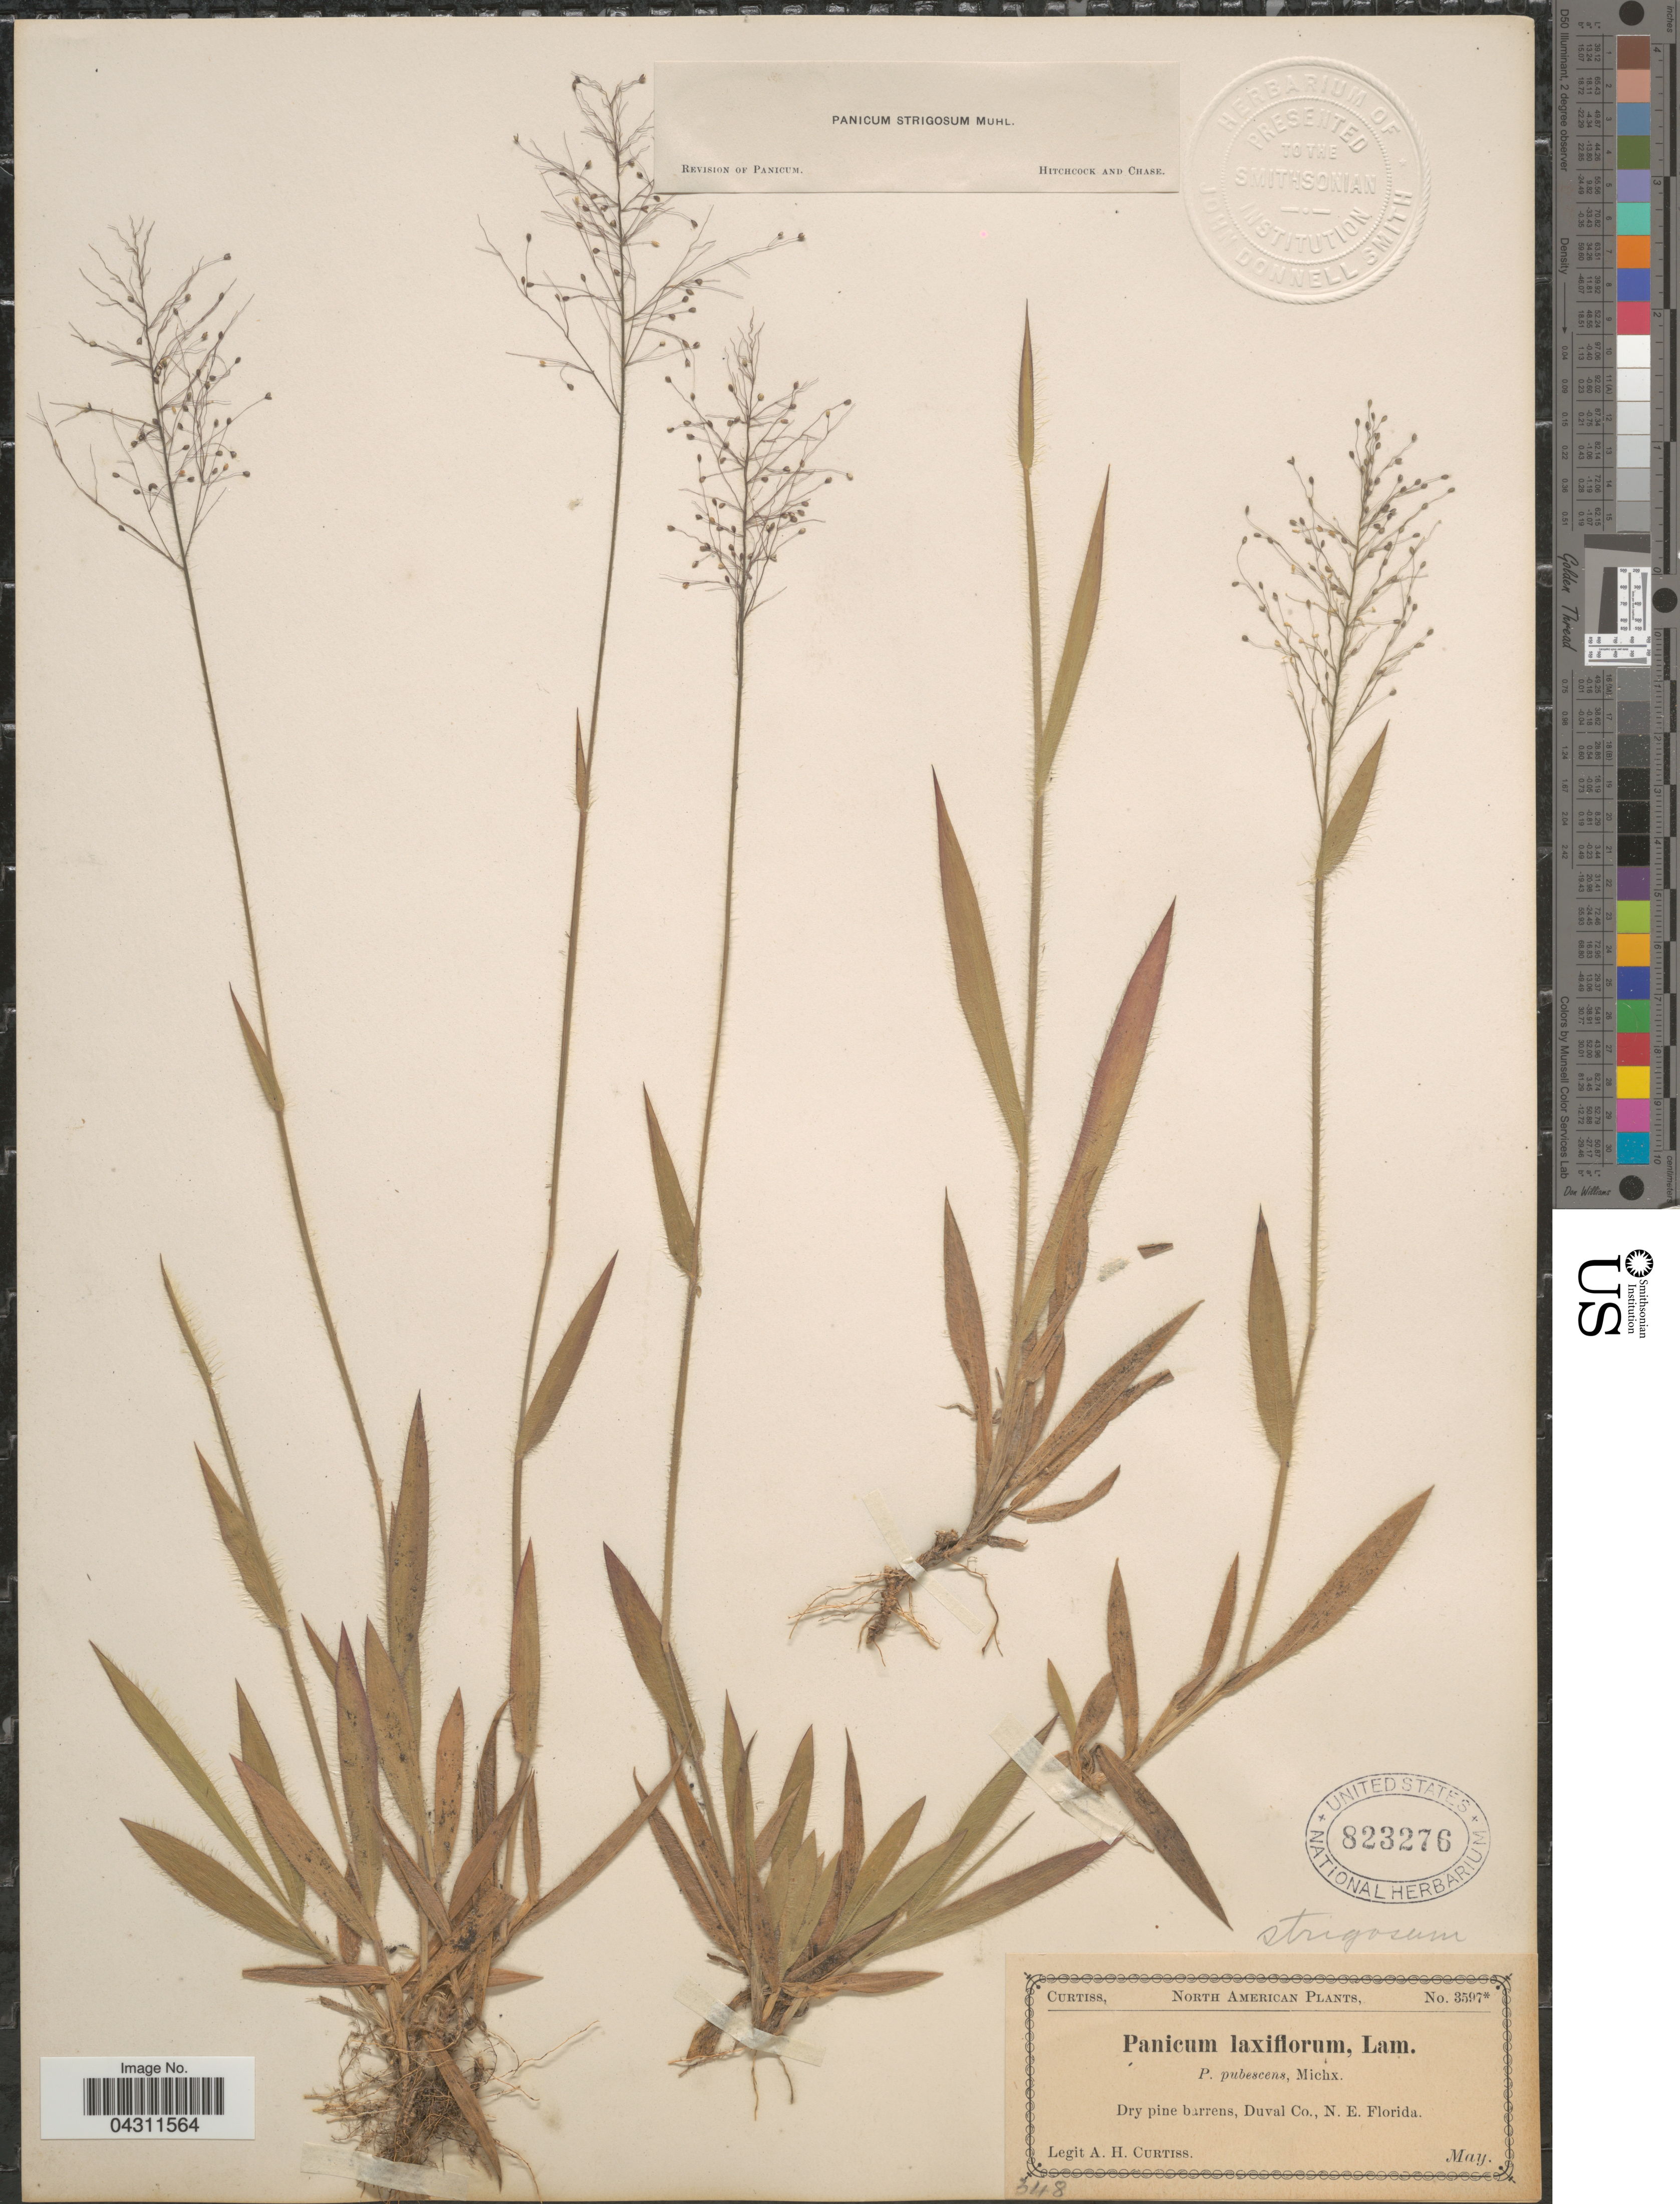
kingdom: Plantae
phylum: Tracheophyta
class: Liliopsida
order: Poales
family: Poaceae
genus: Dichanthelium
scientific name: Dichanthelium strigosum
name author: (Muhl. ex Elliott) Freckmann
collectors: A. H. Curtiss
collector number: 3597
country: United States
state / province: Florida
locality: Dry pine barrens, Duval Co., N.E. Florida.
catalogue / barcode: US 823276